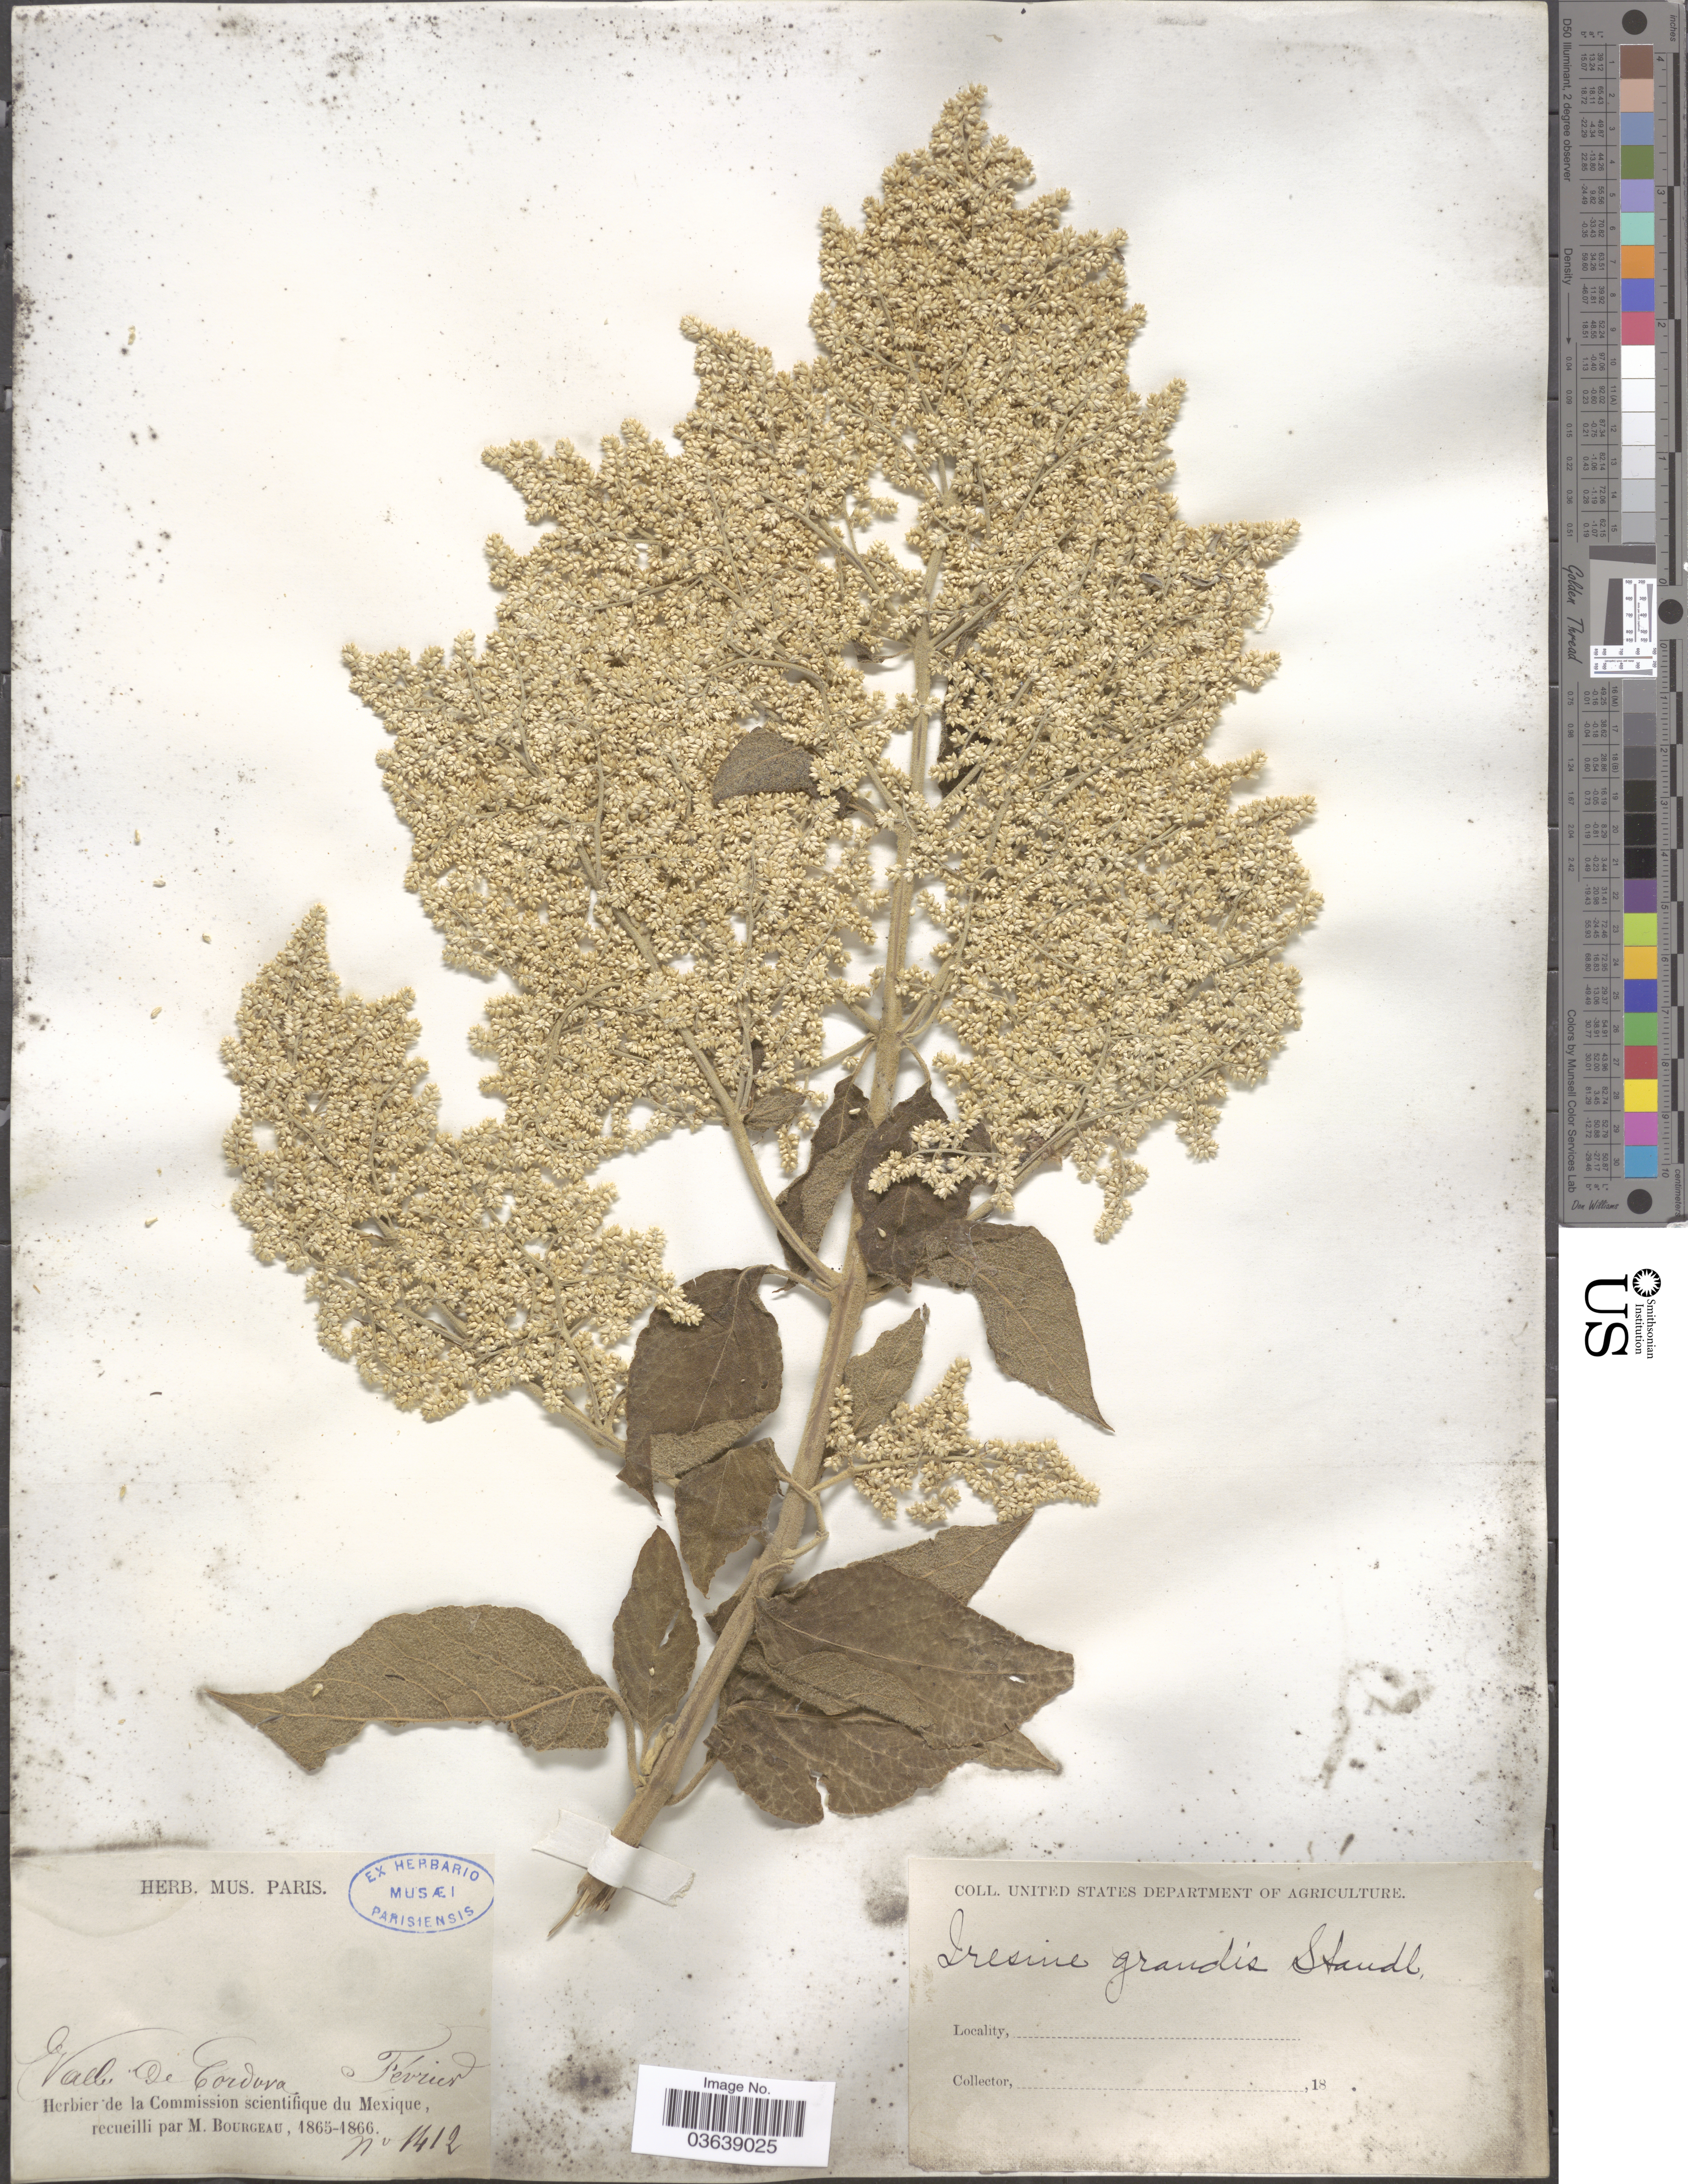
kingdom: Plantae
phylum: Tracheophyta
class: Magnoliopsida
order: Caryophyllales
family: Amaranthaceae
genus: Iresine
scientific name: Iresine grandis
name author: Standl.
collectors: M. Bourgeau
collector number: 1412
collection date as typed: Février 18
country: Mexico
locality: Vallee de Cordova